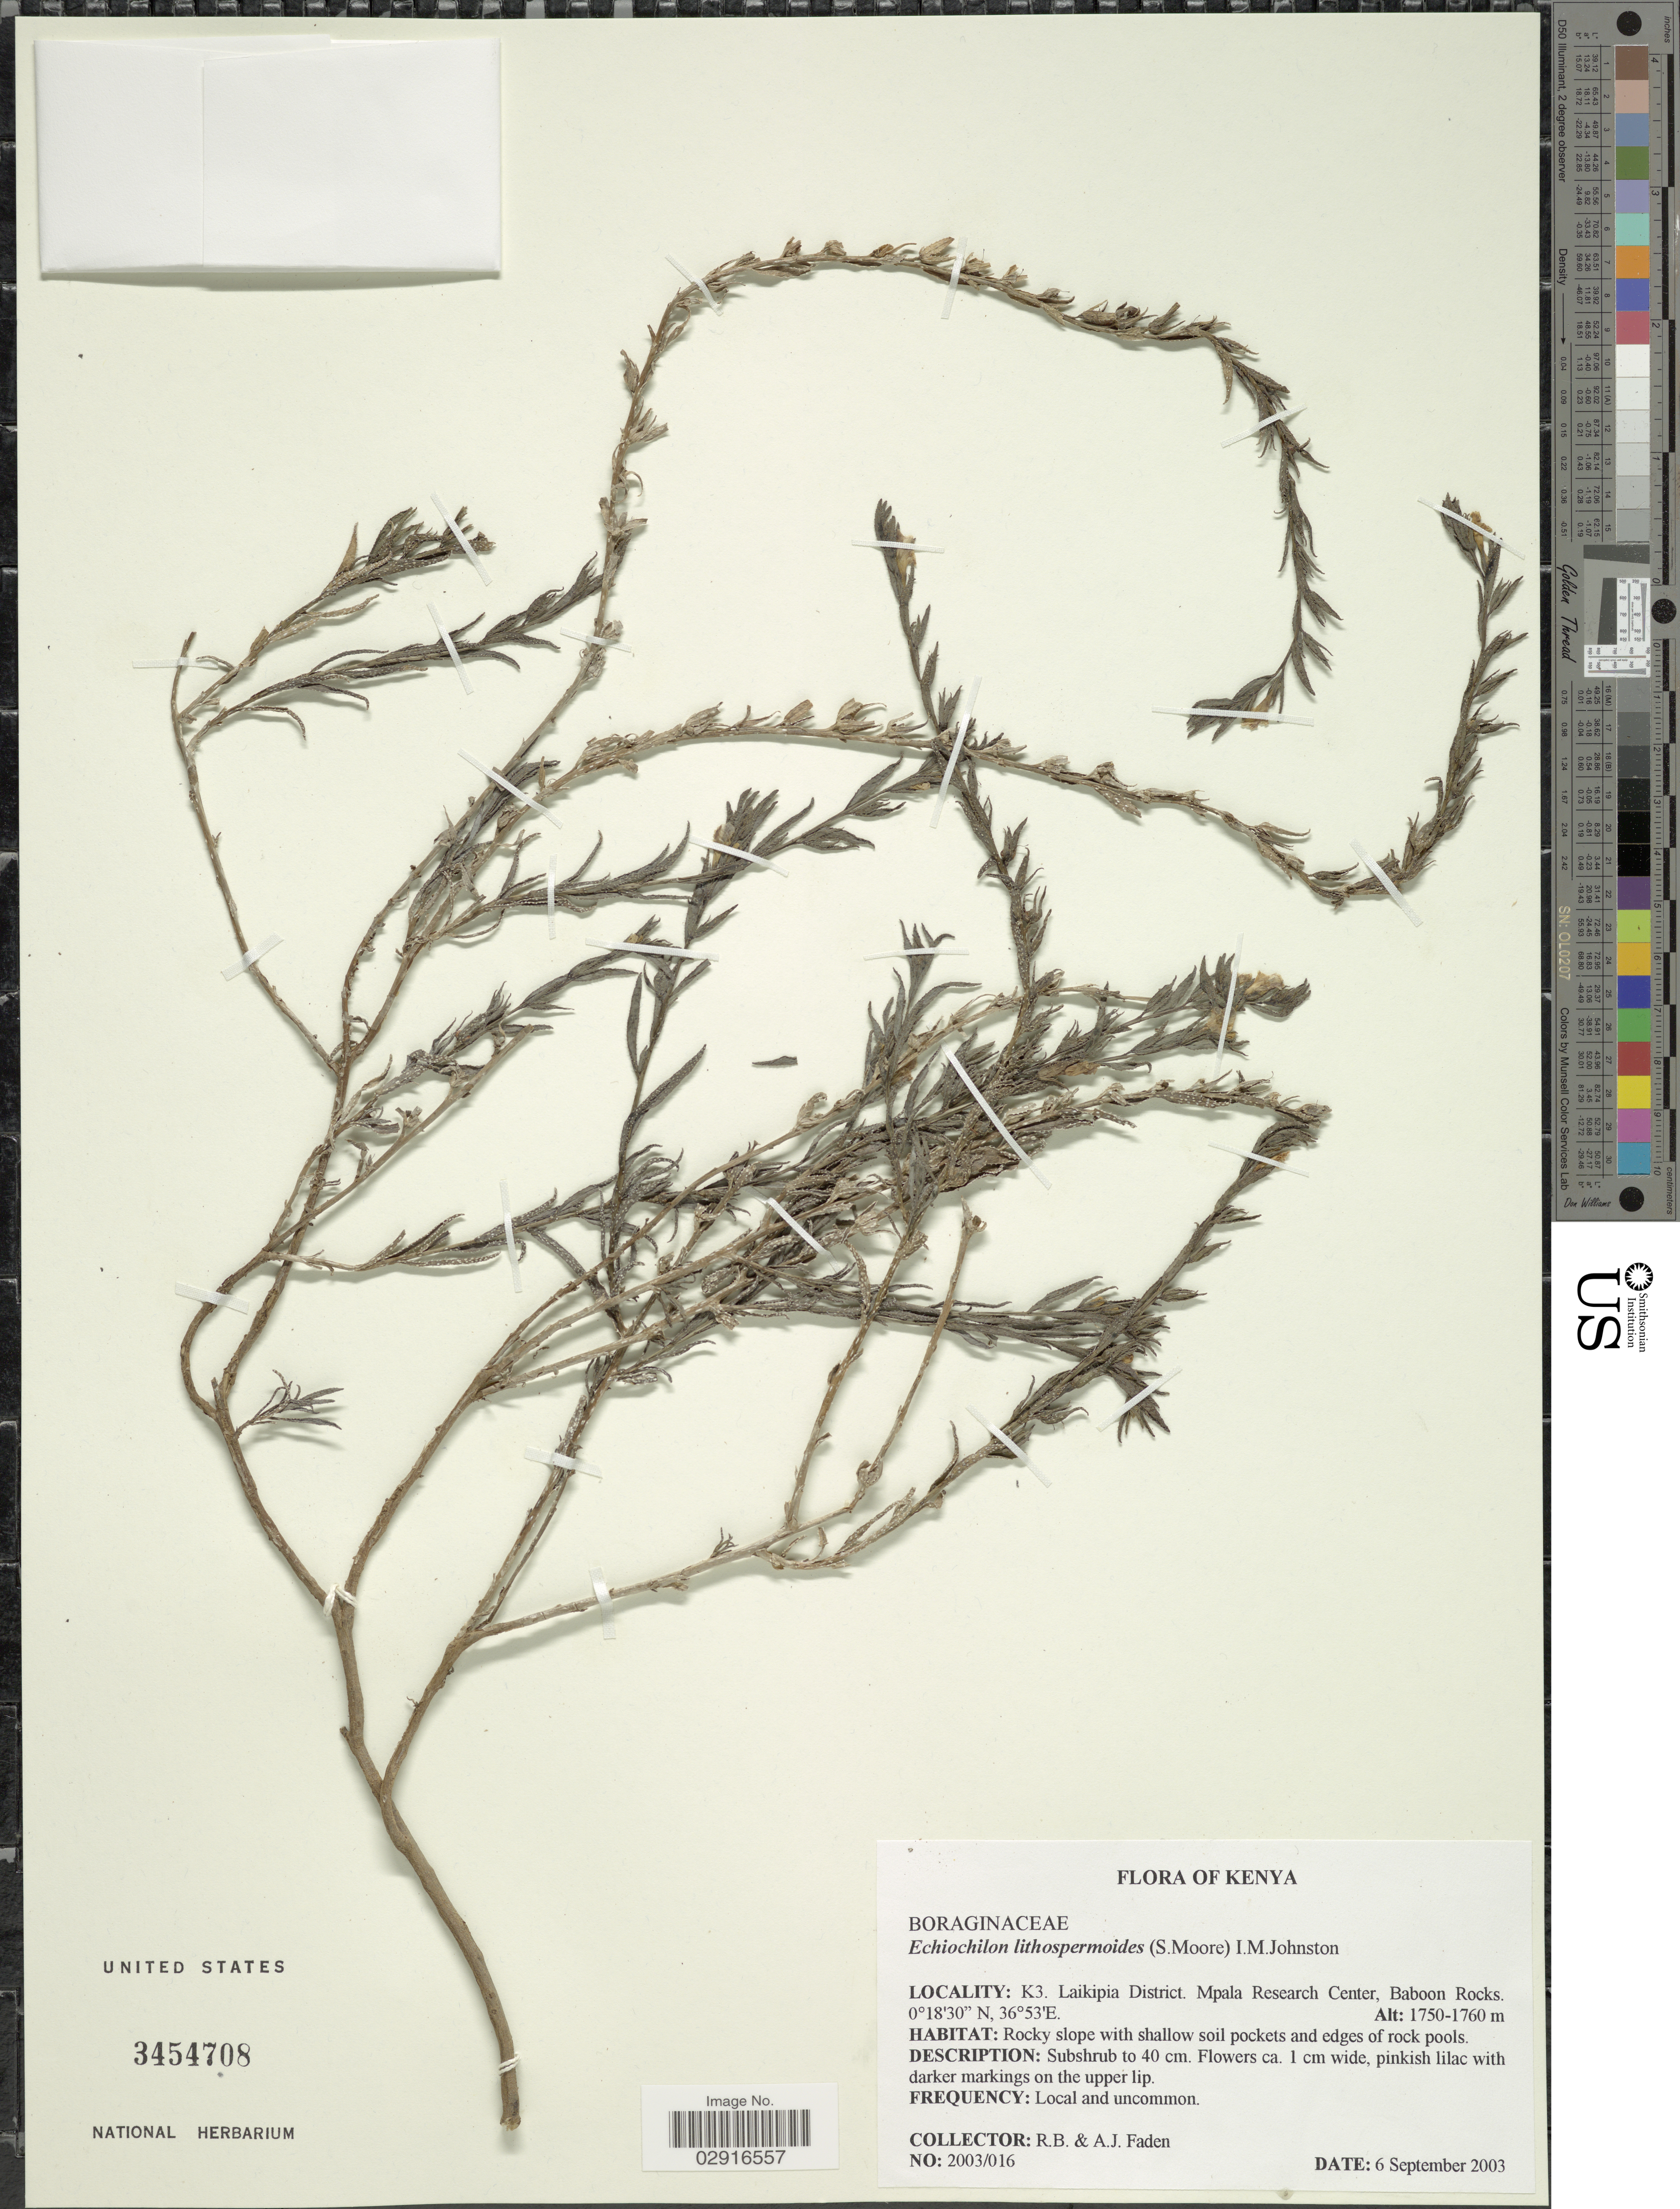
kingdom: Plantae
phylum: Tracheophyta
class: Magnoliopsida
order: Boraginales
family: Boraginaceae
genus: Echiochilon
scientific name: Echiochilon lithospermoides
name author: (S. Moore) I.M. Johnst.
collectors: R. B. Faden & A. J. Faden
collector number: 2003/016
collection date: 2003-09-06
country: Kenya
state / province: Laikipia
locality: K3. Laikipia District. Mpala Research Center, Baboon Rocks.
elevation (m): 1750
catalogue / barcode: US 3454708